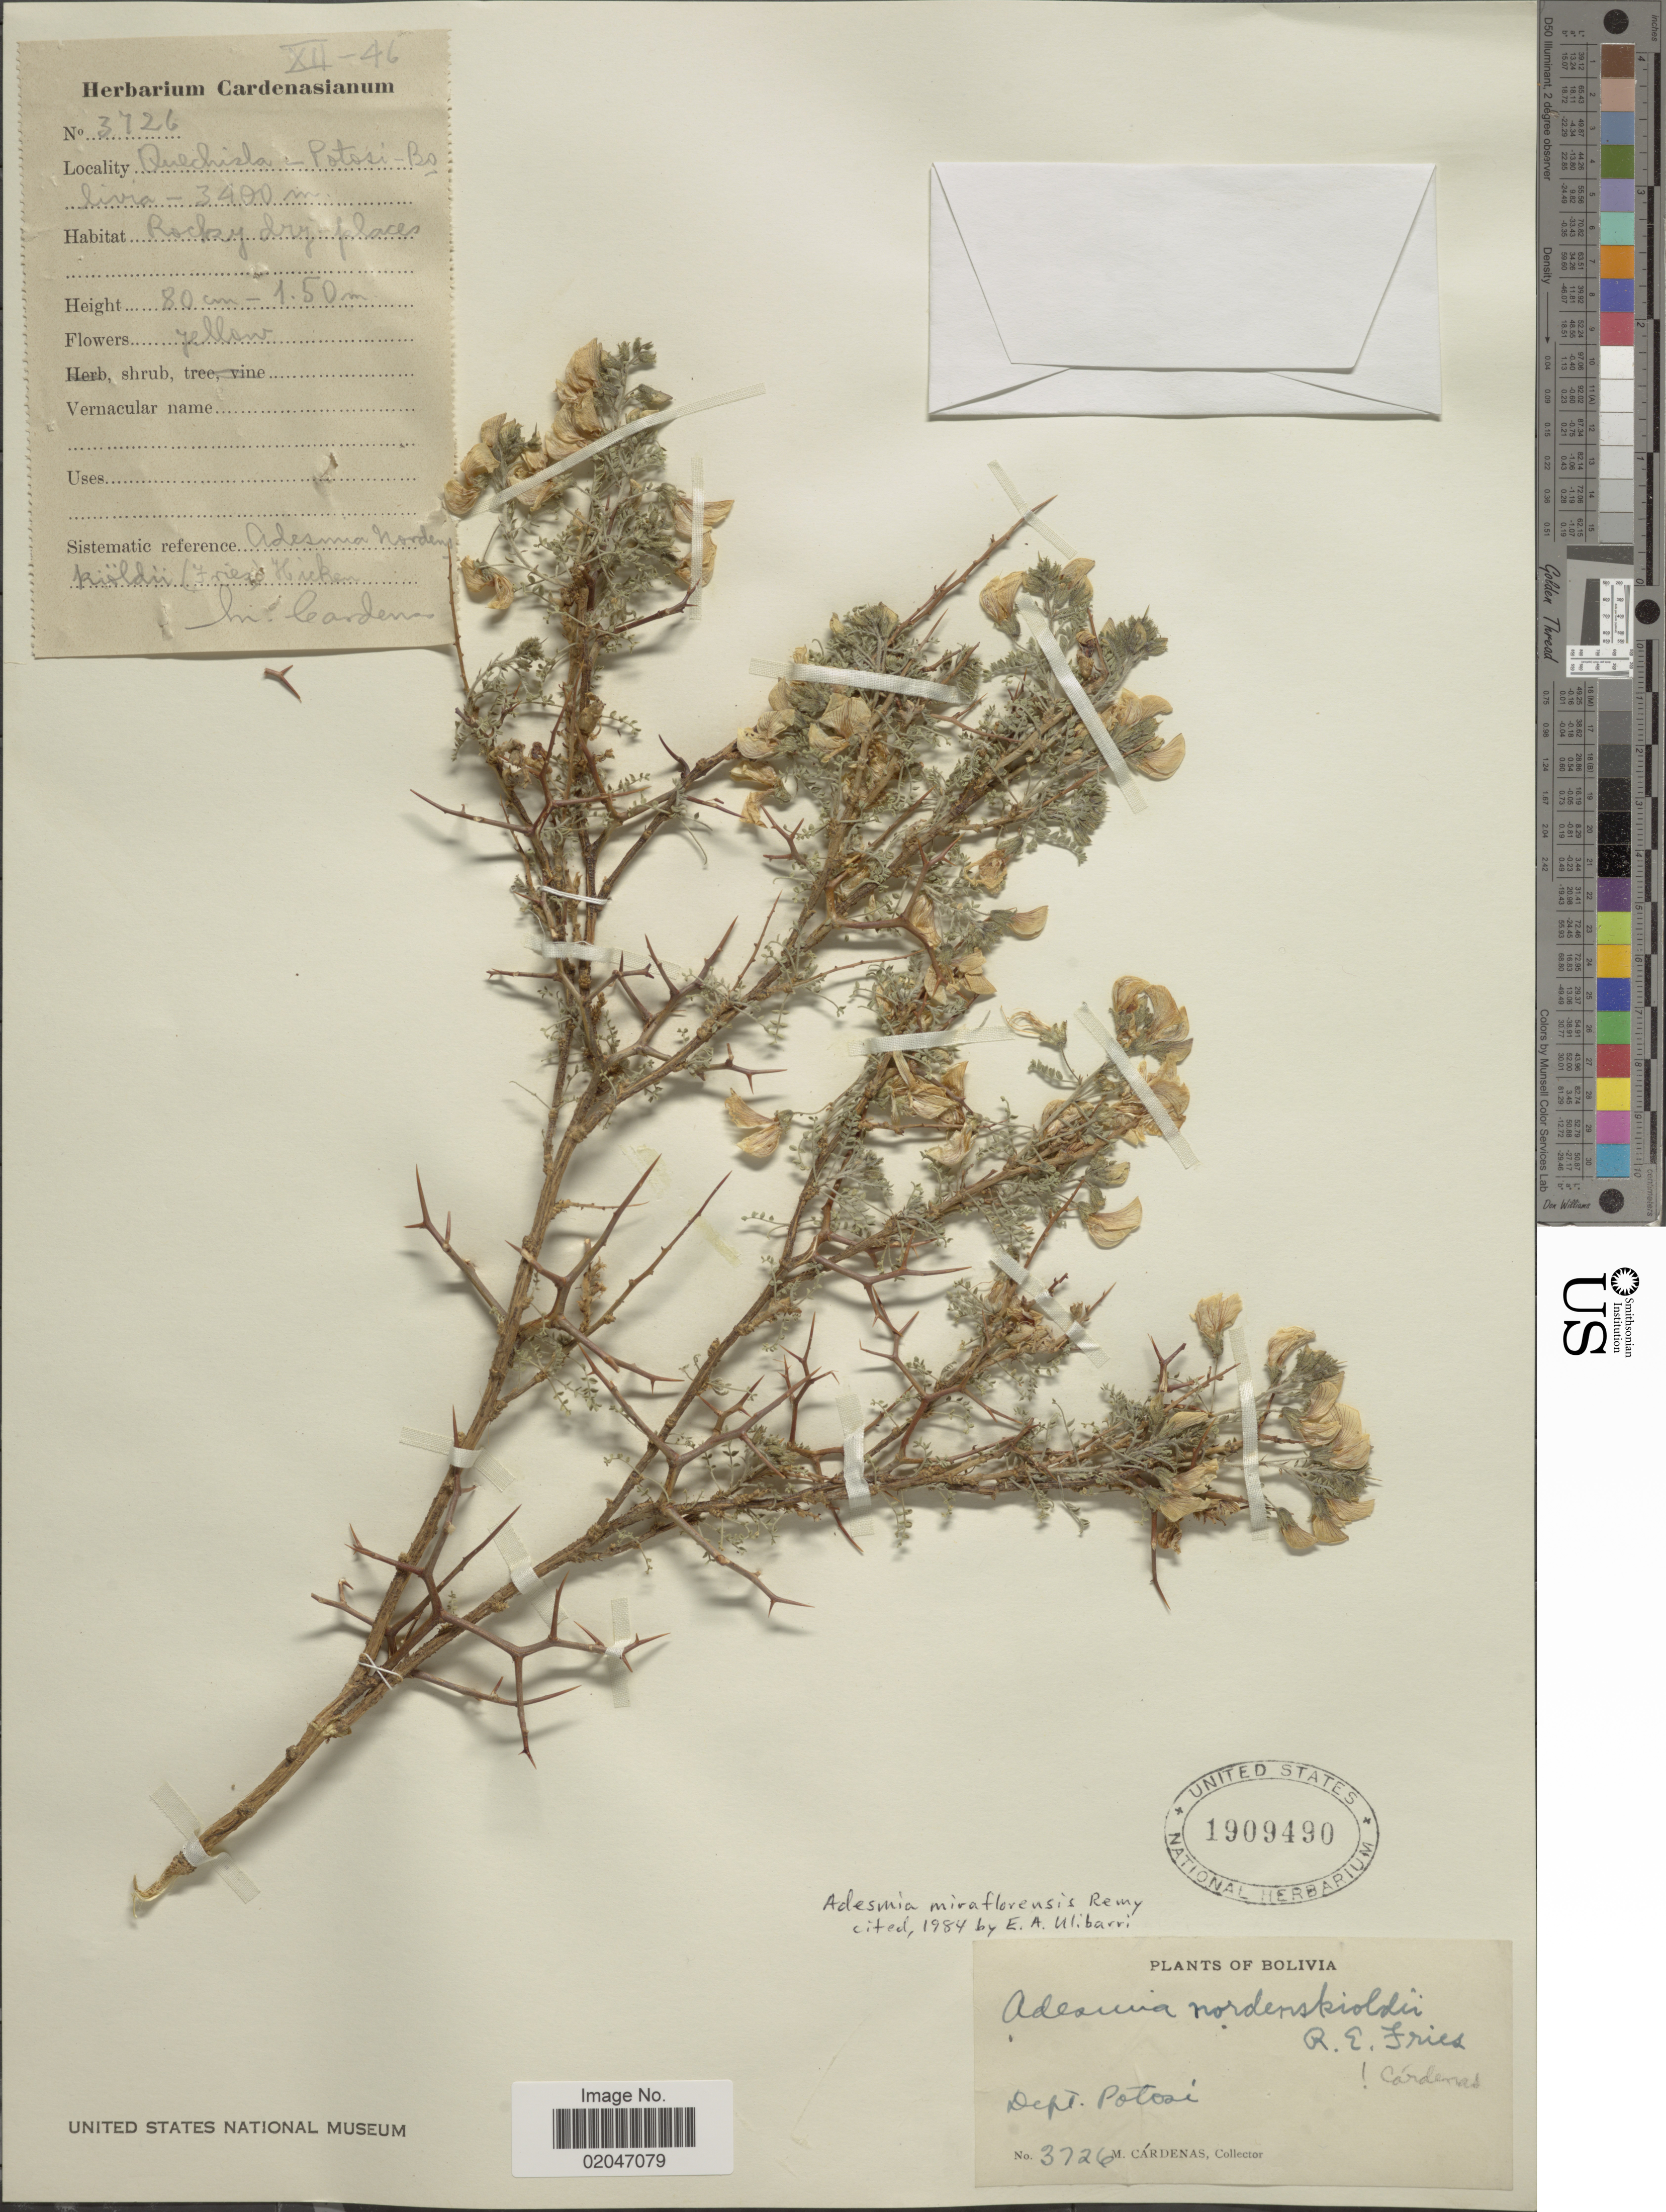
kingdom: Plantae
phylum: Tracheophyta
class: Magnoliopsida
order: Fabales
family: Fabaceae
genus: Adesmia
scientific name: Adesmia miraflorensis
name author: Remy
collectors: M. Cárdenas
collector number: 3726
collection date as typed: Transcribed d/m/y: /12/46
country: Bolivia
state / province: Potosi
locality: Rocky dry places, Qulchisla-Potosi.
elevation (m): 3400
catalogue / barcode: US 1909490